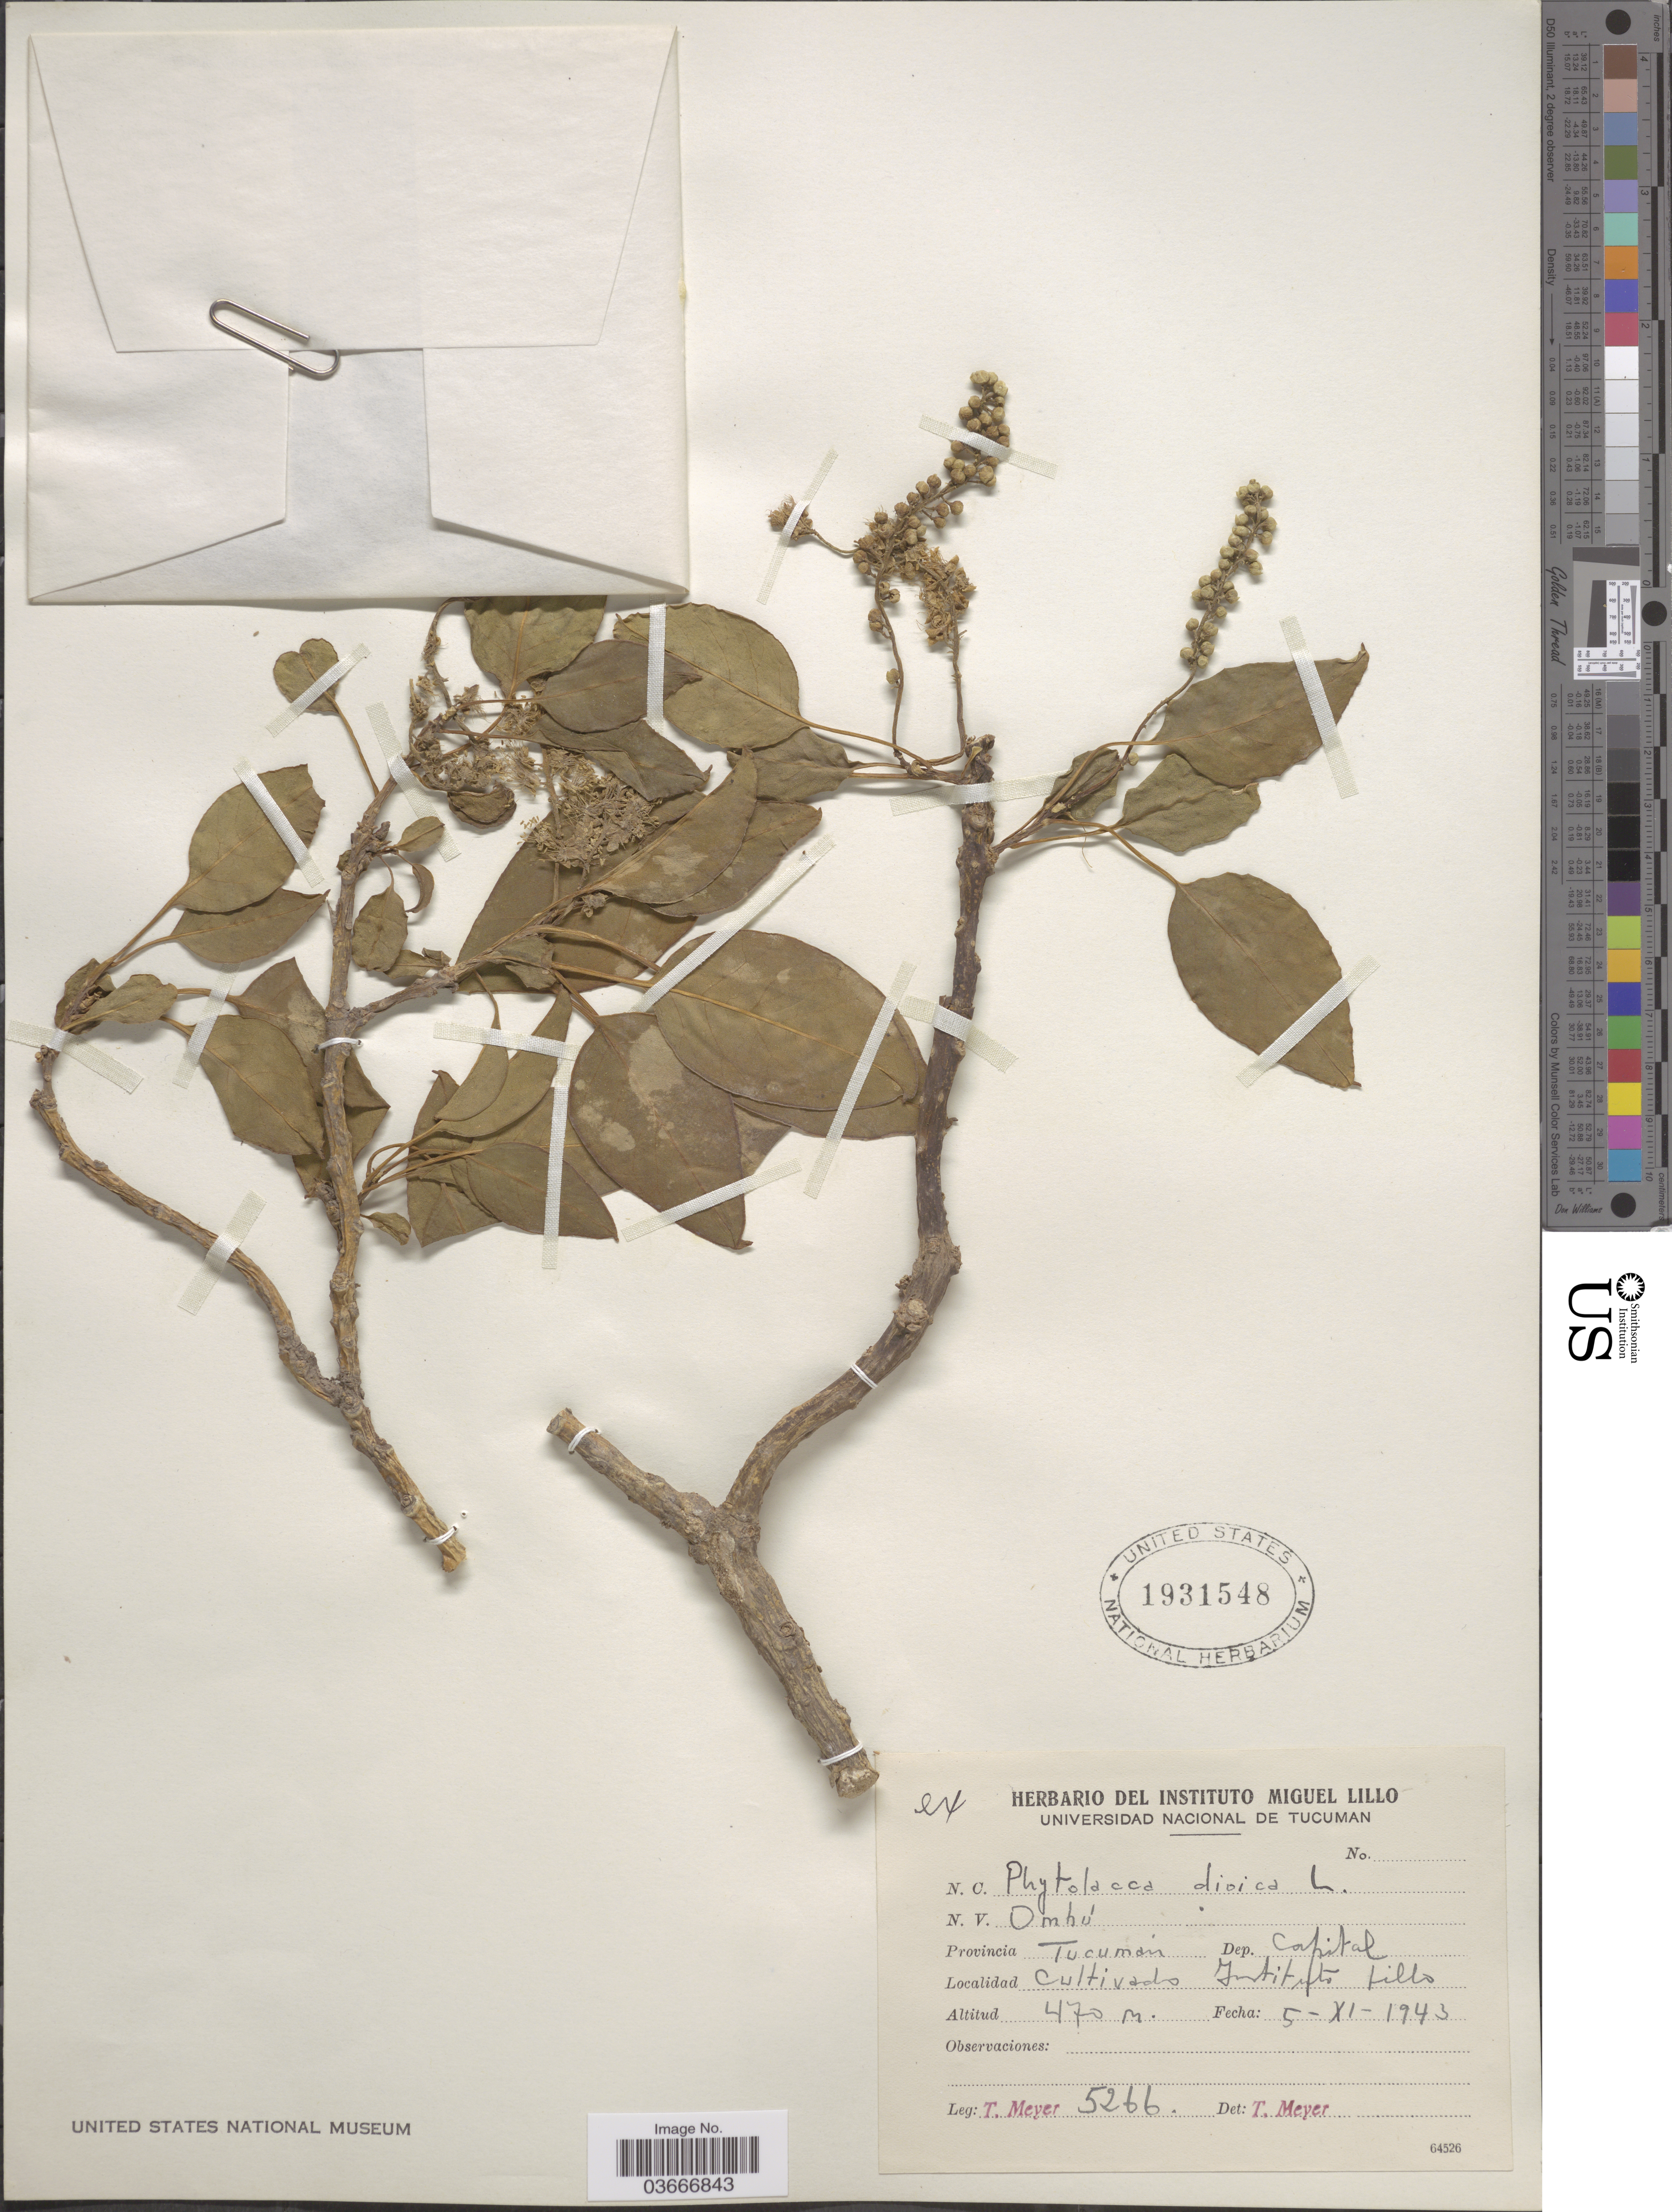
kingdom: Plantae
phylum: Tracheophyta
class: Magnoliopsida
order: Caryophyllales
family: Phytolaccaceae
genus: Phytolacca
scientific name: Phytolacca dioica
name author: L.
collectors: T. Meyer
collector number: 5266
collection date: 1943-11-05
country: Argentina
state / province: Tucuman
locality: Dep. Capital. Cultivado Instituto Hills.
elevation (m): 470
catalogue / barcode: US 1931548